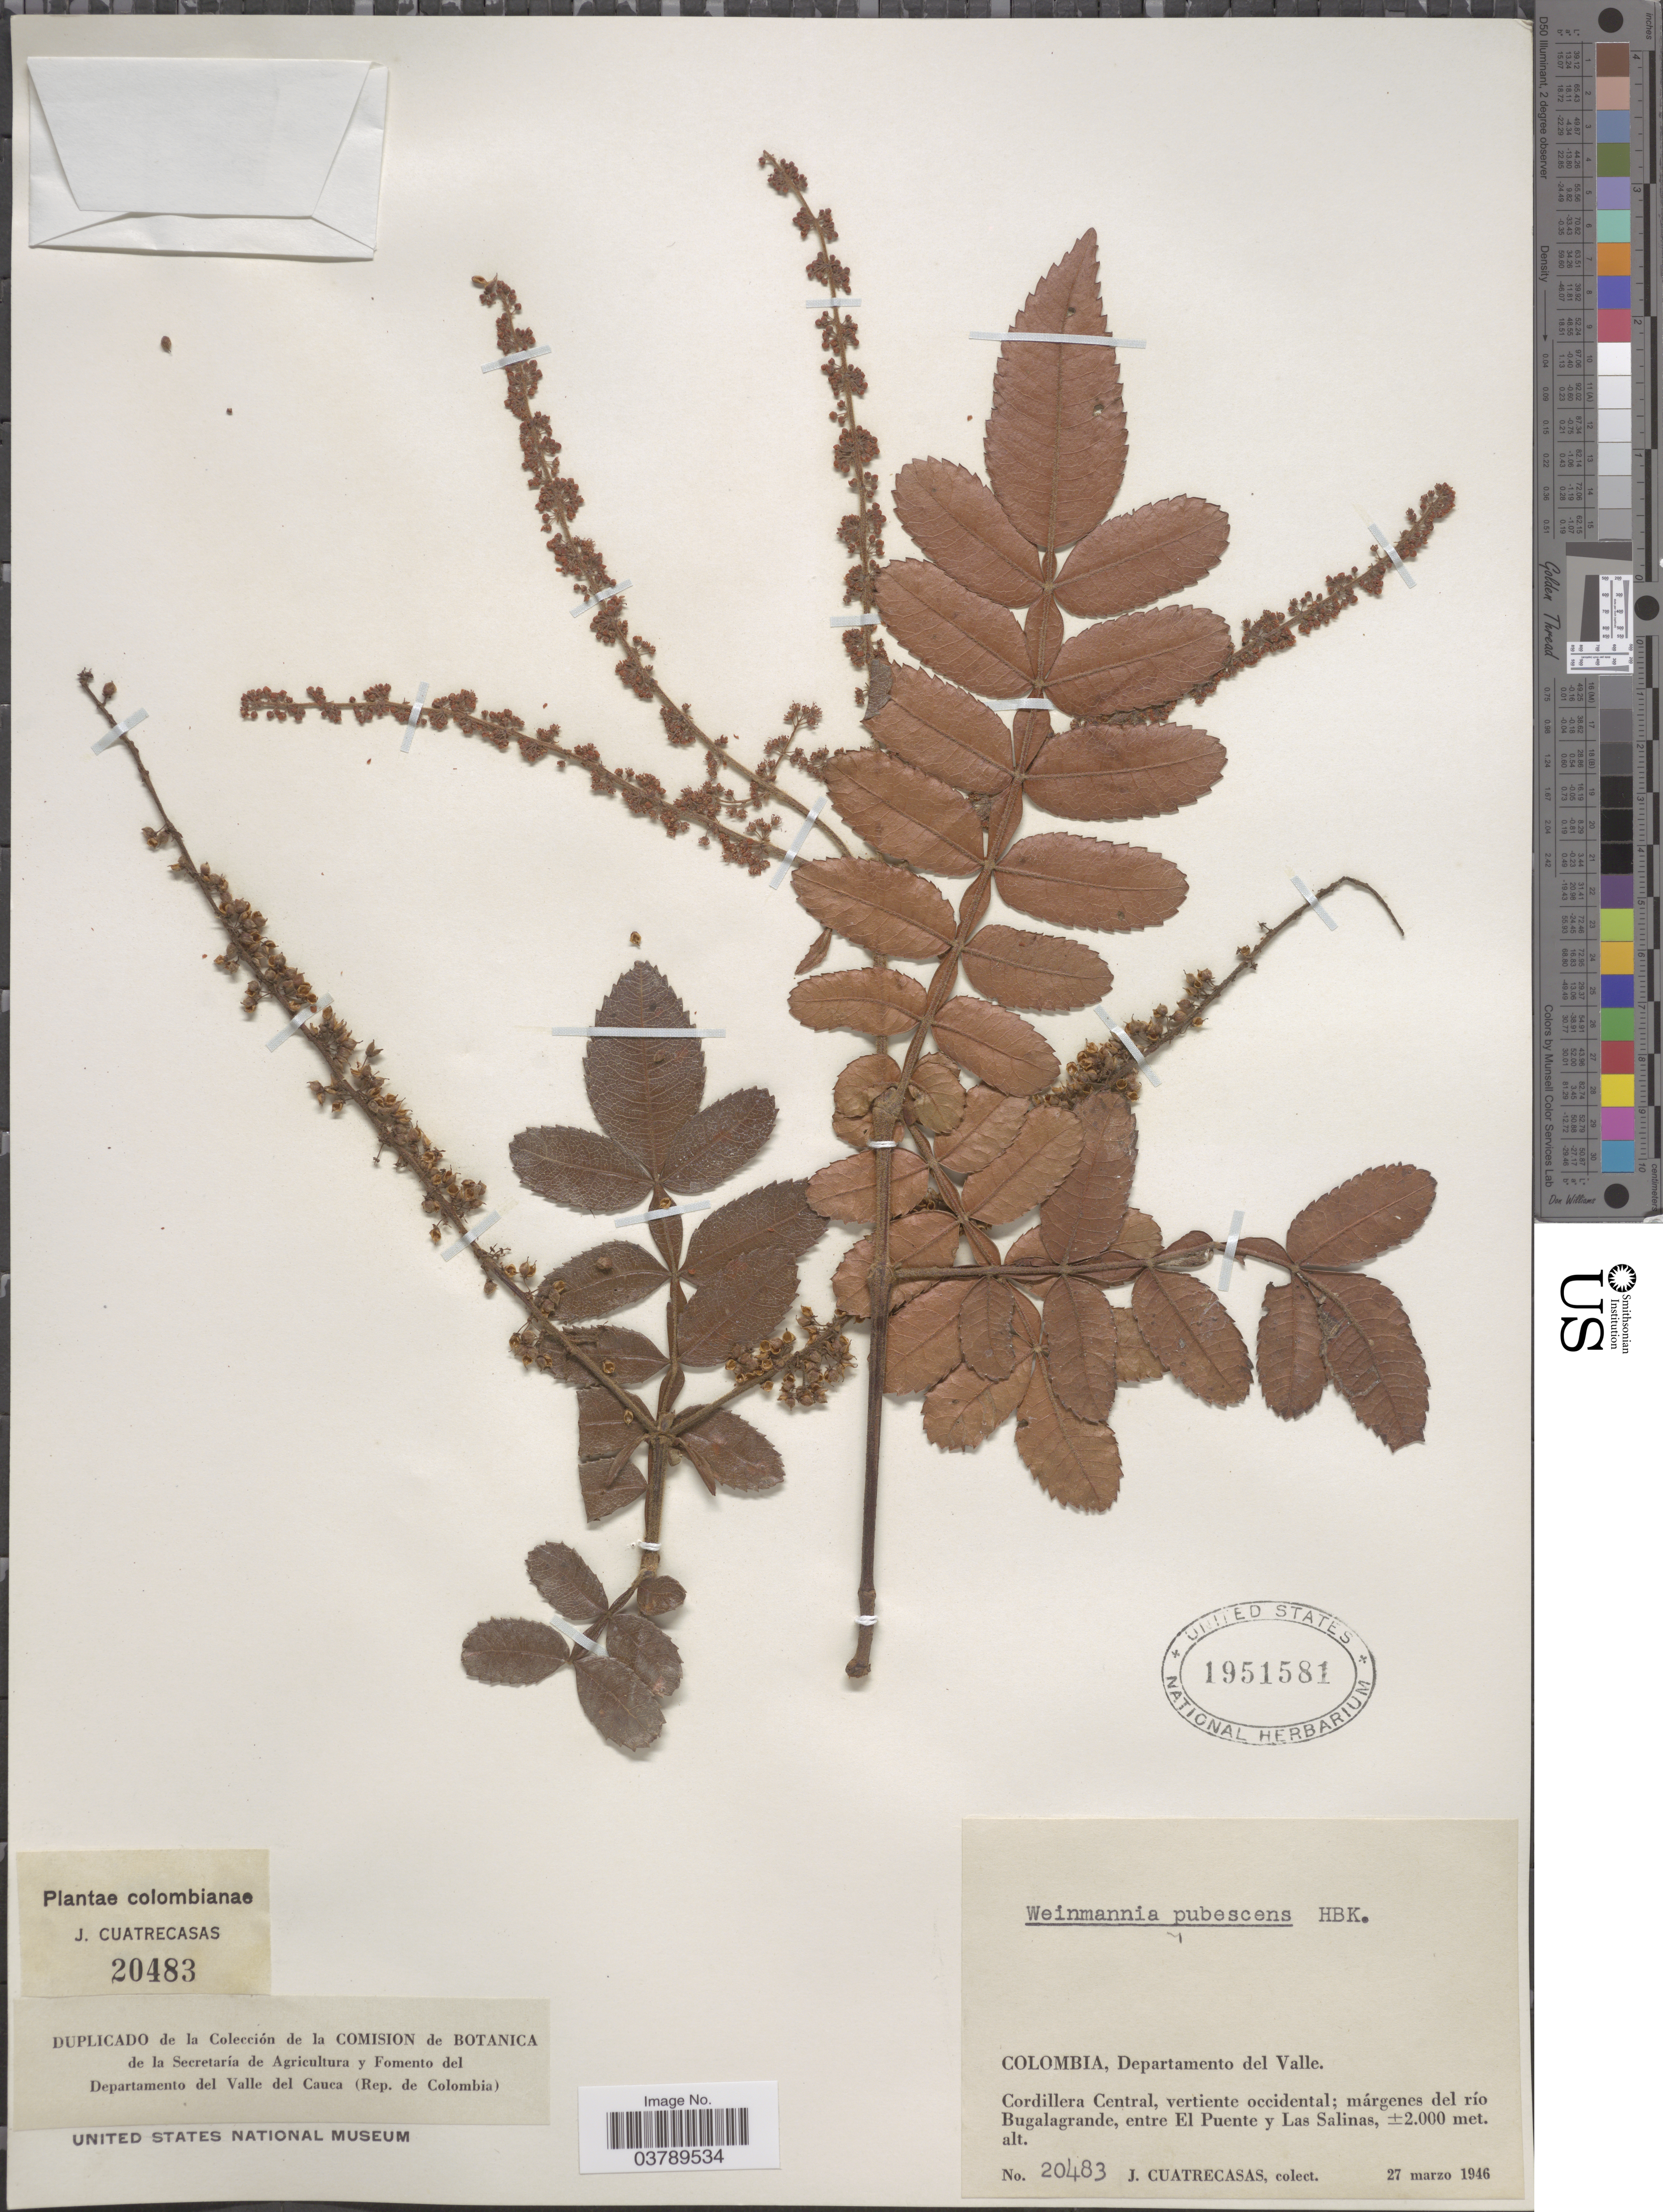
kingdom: Plantae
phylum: Tracheophyta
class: Magnoliopsida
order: Oxalidales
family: Cunoniaceae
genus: Weinmannia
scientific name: Weinmannia pubescens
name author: Kunth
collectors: J. Cuatrecasas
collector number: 20483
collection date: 1946-03-27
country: Colombia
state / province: Valle del Cauca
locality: Departamento del Valle. Cordillera Central, vertiente occidental; márgenes del río Bugalagrande, entre El Puente y Las Salinas.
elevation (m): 2000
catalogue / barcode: US 1951581